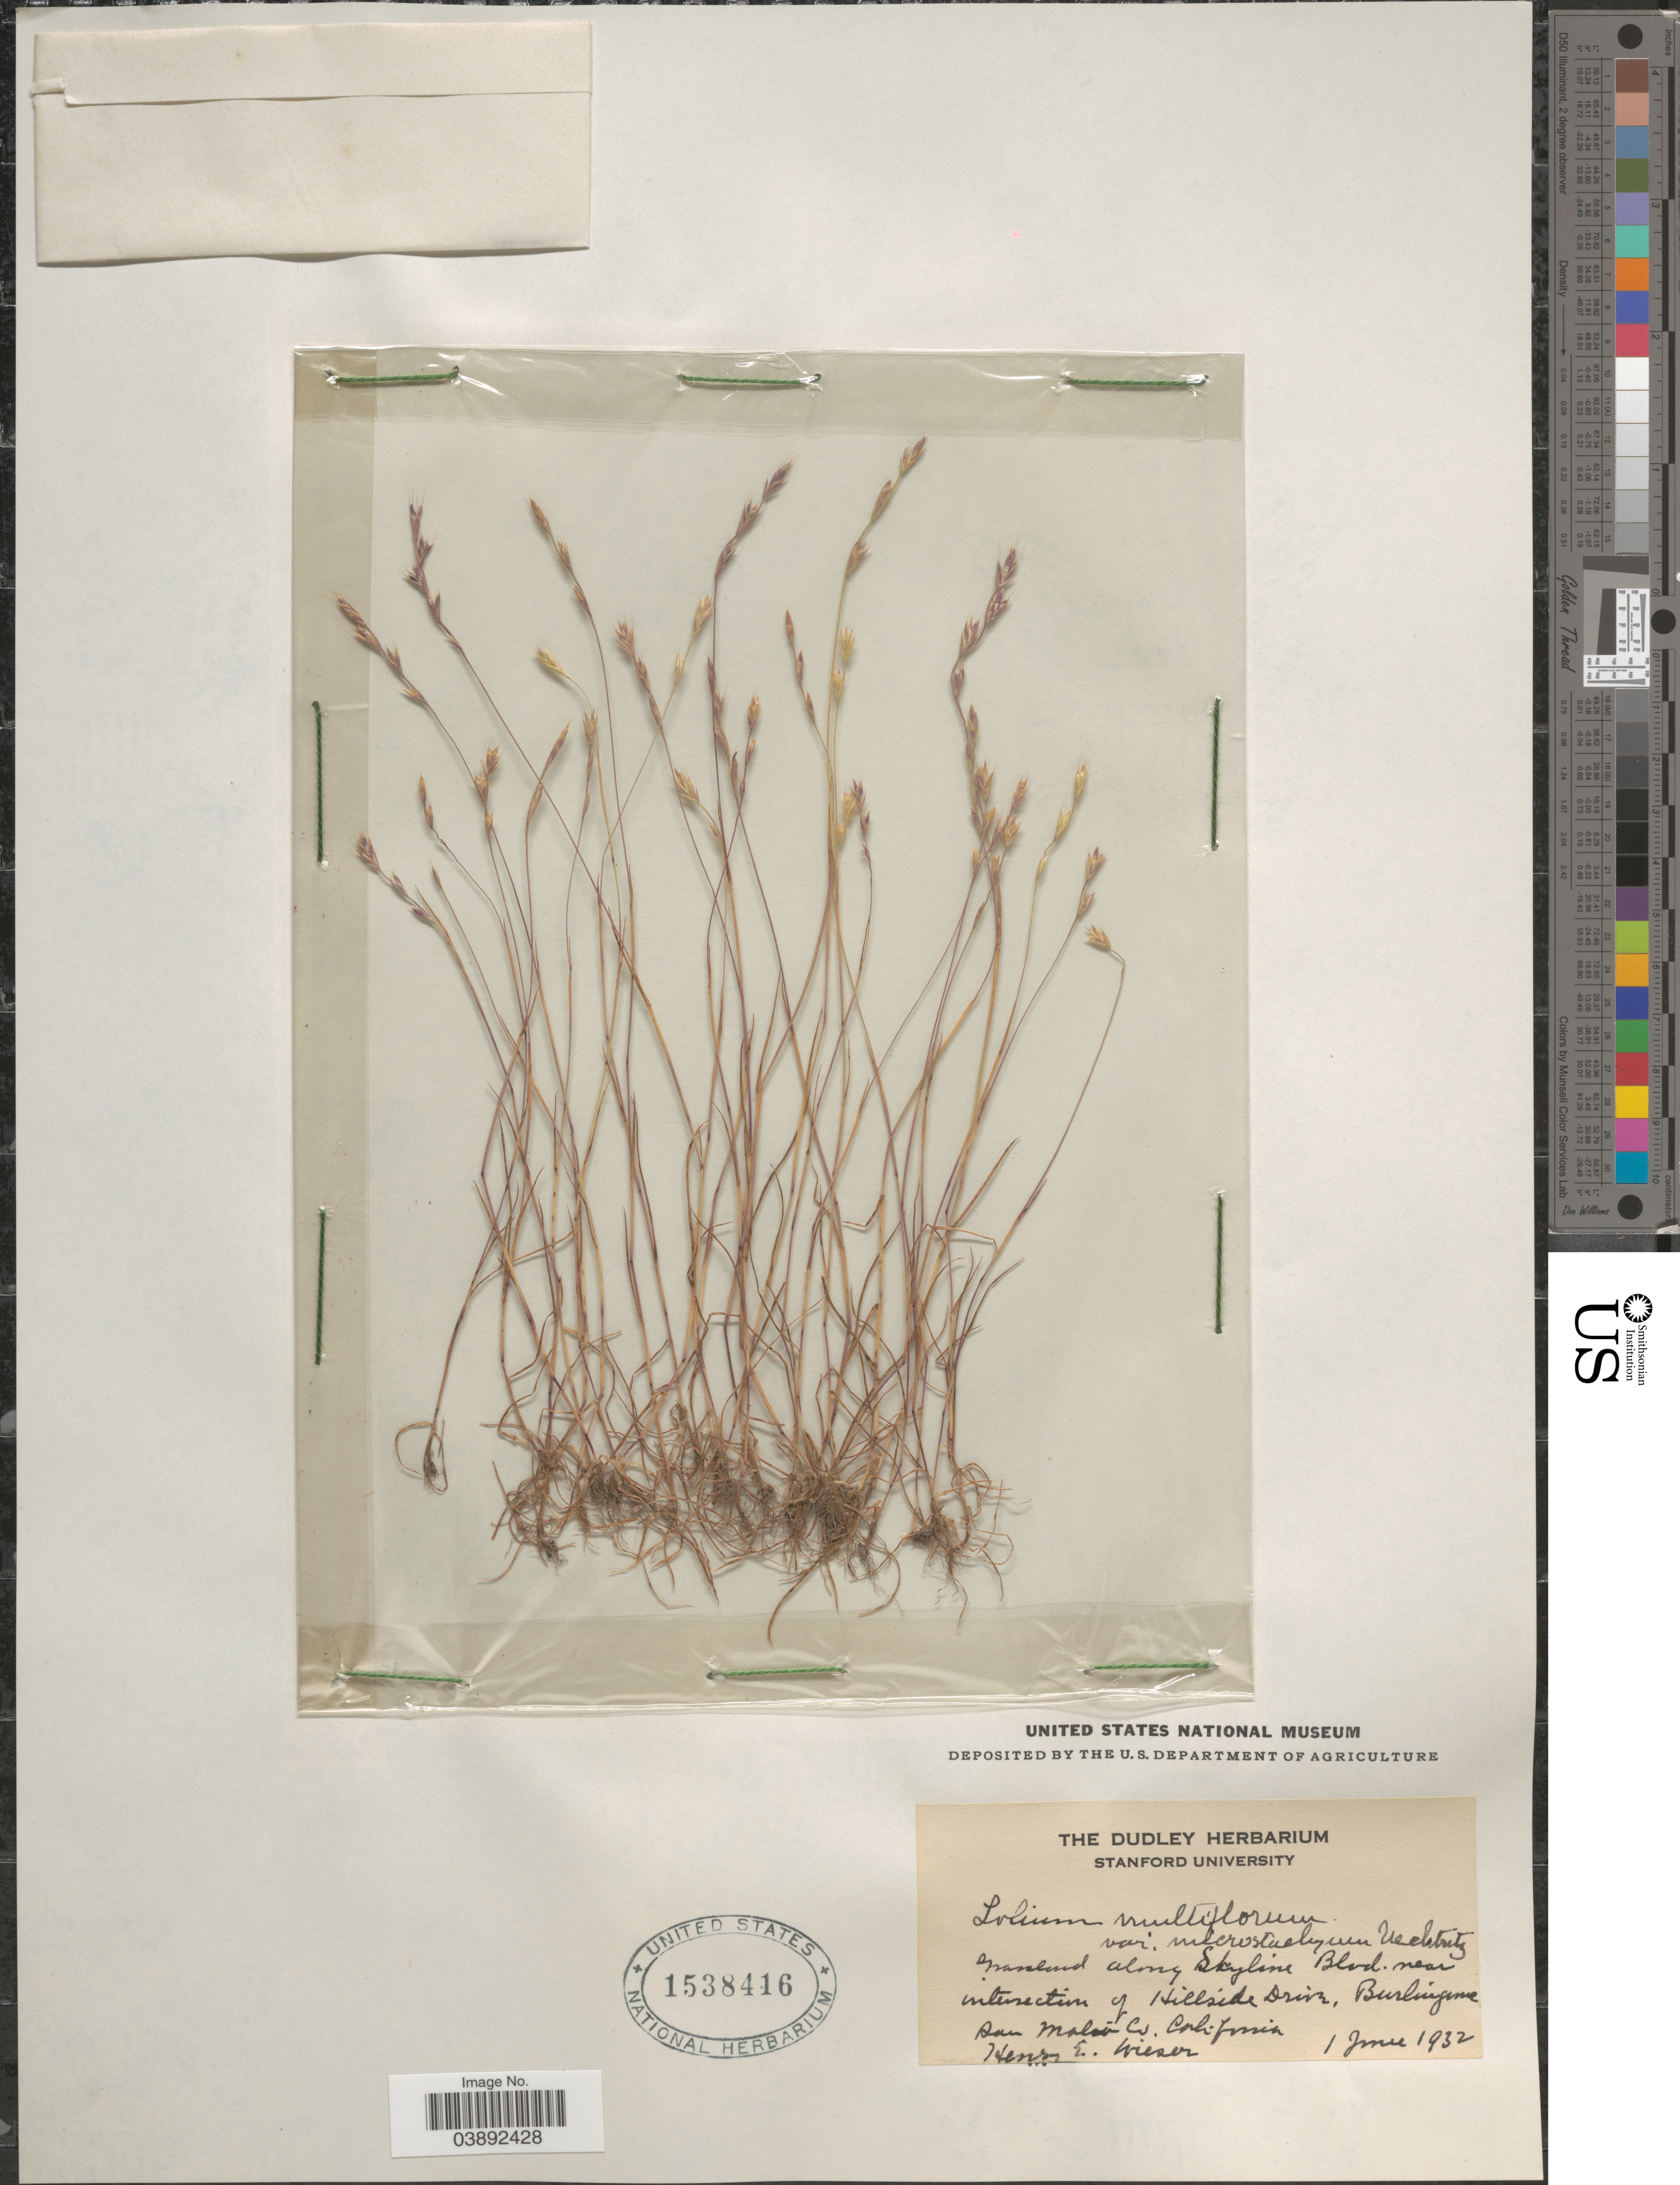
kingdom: Plantae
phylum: Tracheophyta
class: Liliopsida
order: Poales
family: Poaceae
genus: Lolium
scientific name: Lolium perenne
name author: L.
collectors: H. Wieser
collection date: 1932-06-01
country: United States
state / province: California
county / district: San Mateo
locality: Along Skyline Blvd. near intersection of Hillside Drive, Burlingame. San Mateo Co.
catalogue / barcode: US 1538416